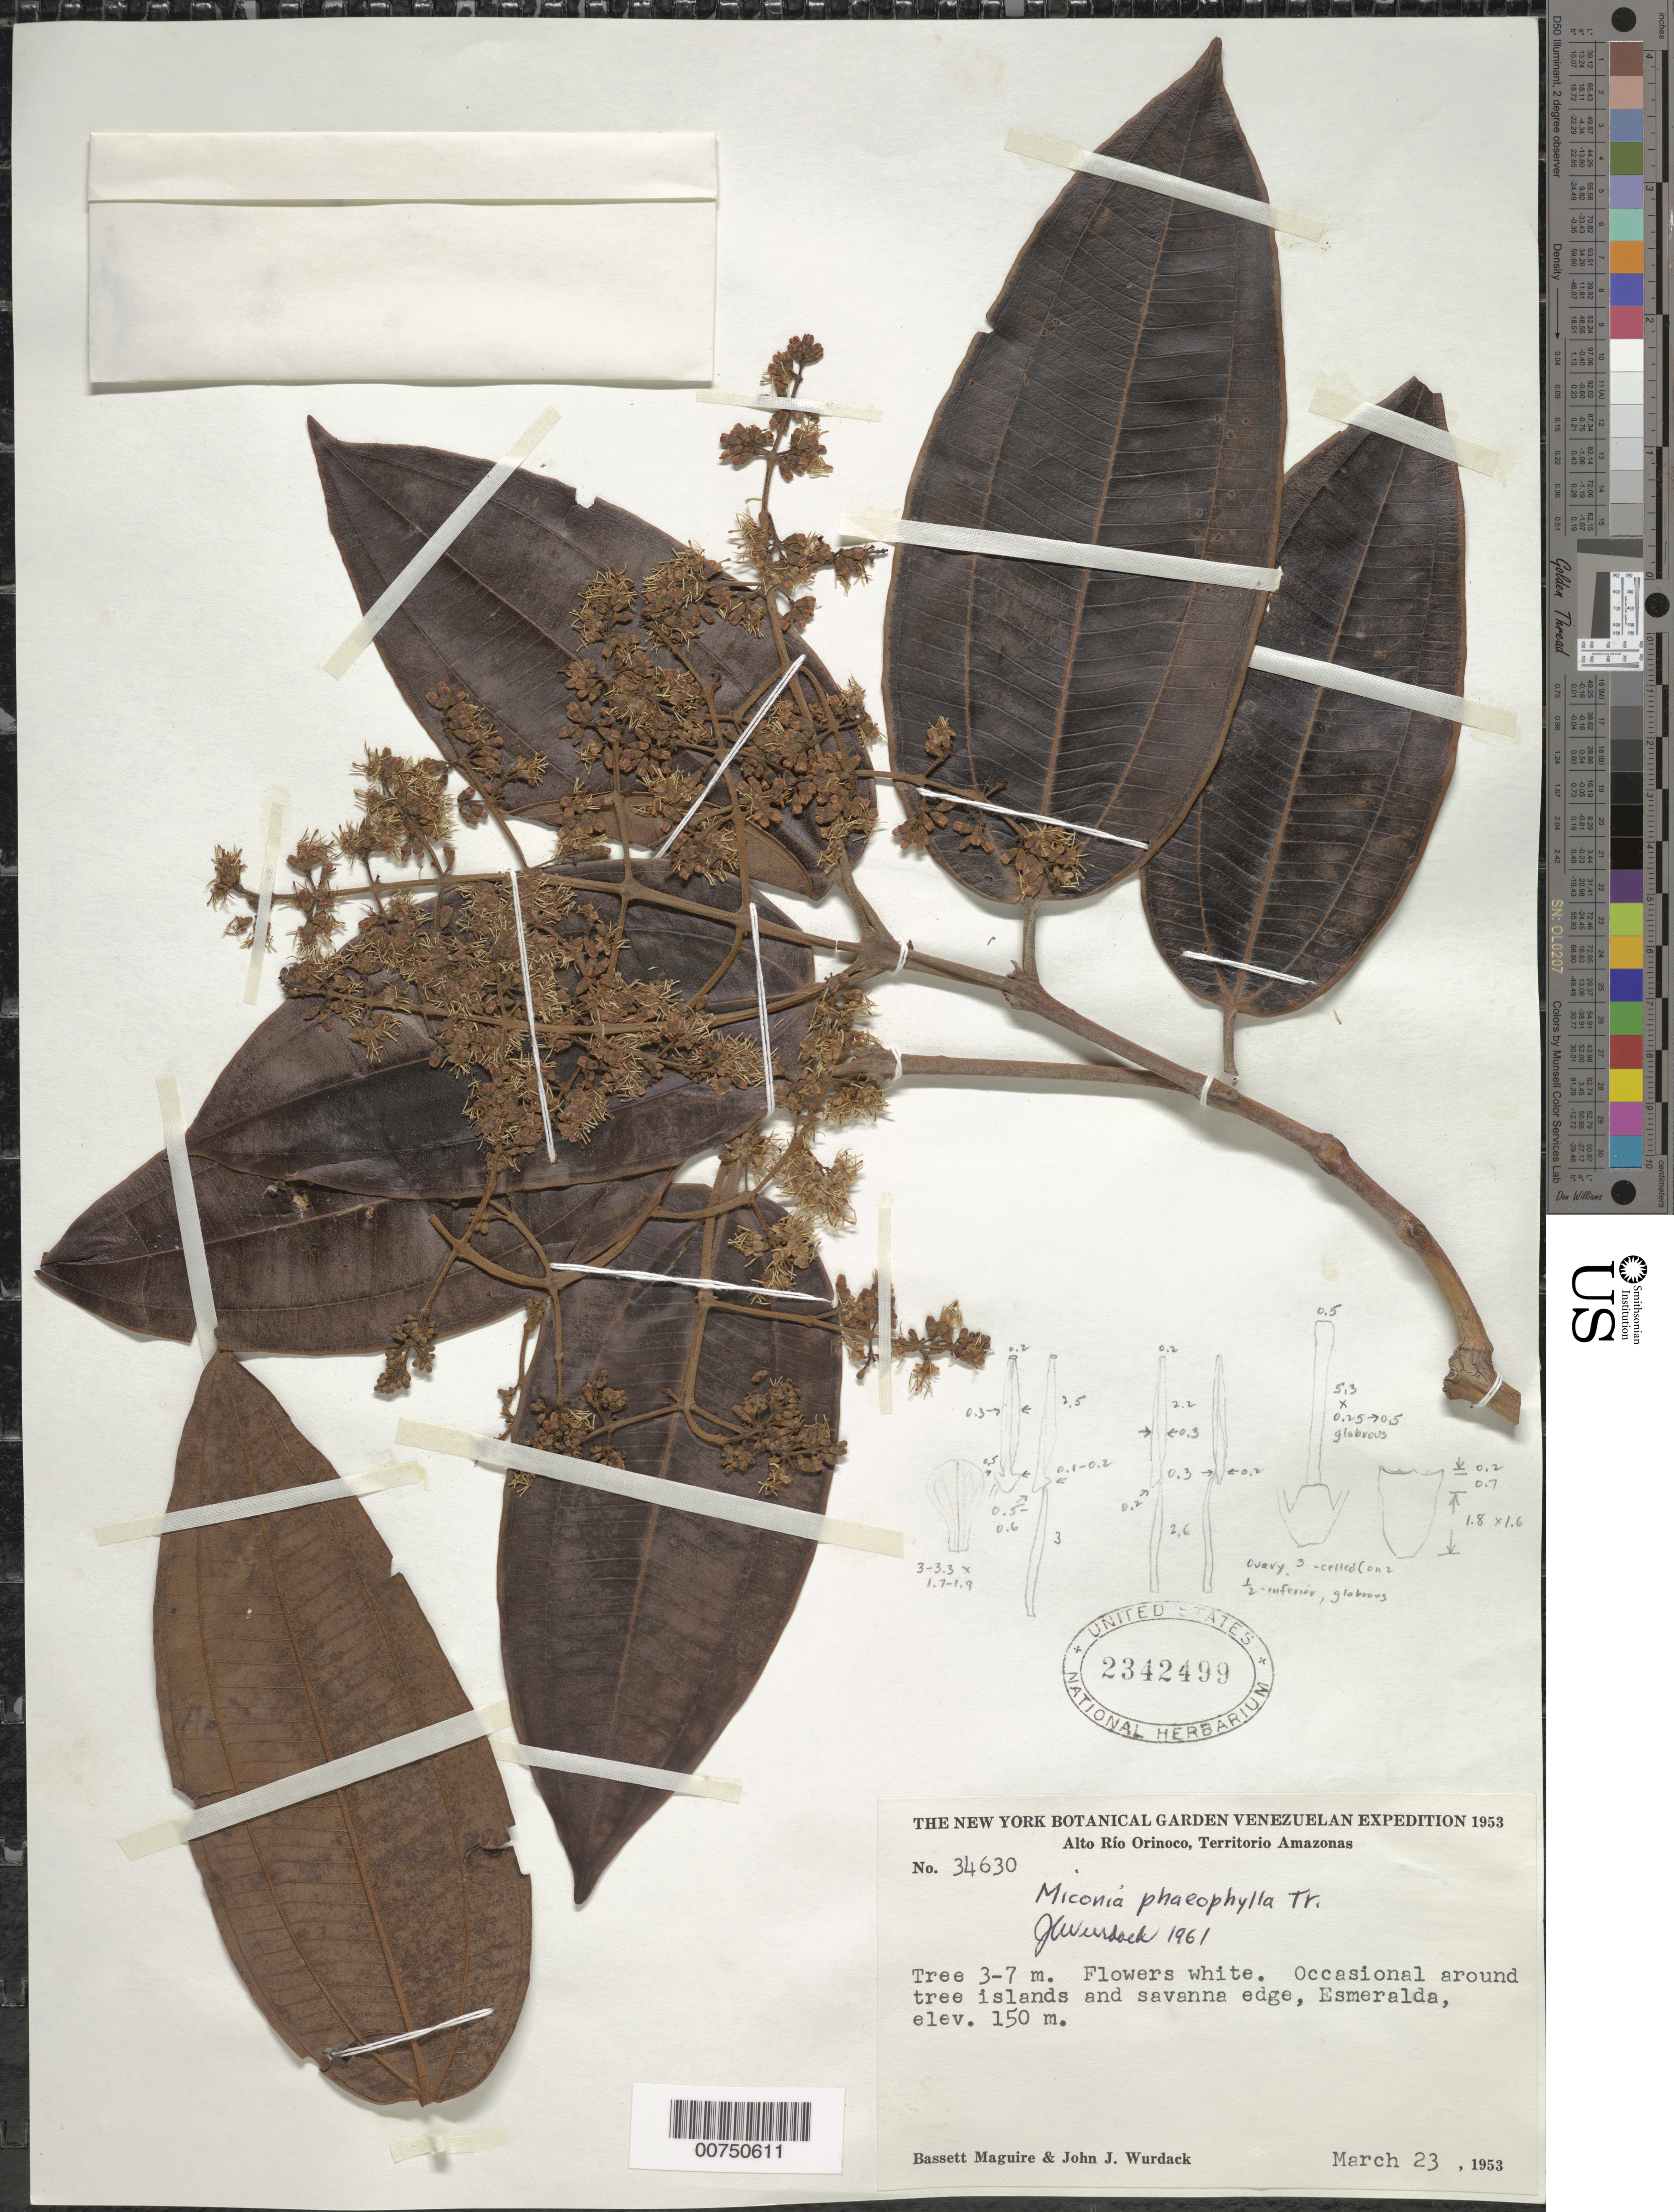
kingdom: Plantae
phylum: Tracheophyta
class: Magnoliopsida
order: Myrtales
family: Melastomataceae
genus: Miconia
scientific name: Miconia phaeophylla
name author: Triana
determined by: Wurdack, John J., (US), US (UNITED STATES)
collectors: B. Maguire & J. J. Wurdack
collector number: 34630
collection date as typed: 23-Mar-53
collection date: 1953-03-23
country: Venezuela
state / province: Amazonas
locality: Alto Río Orinoco, Esmeralda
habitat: Around tree islands and savanna edge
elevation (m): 150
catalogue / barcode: US 2342499